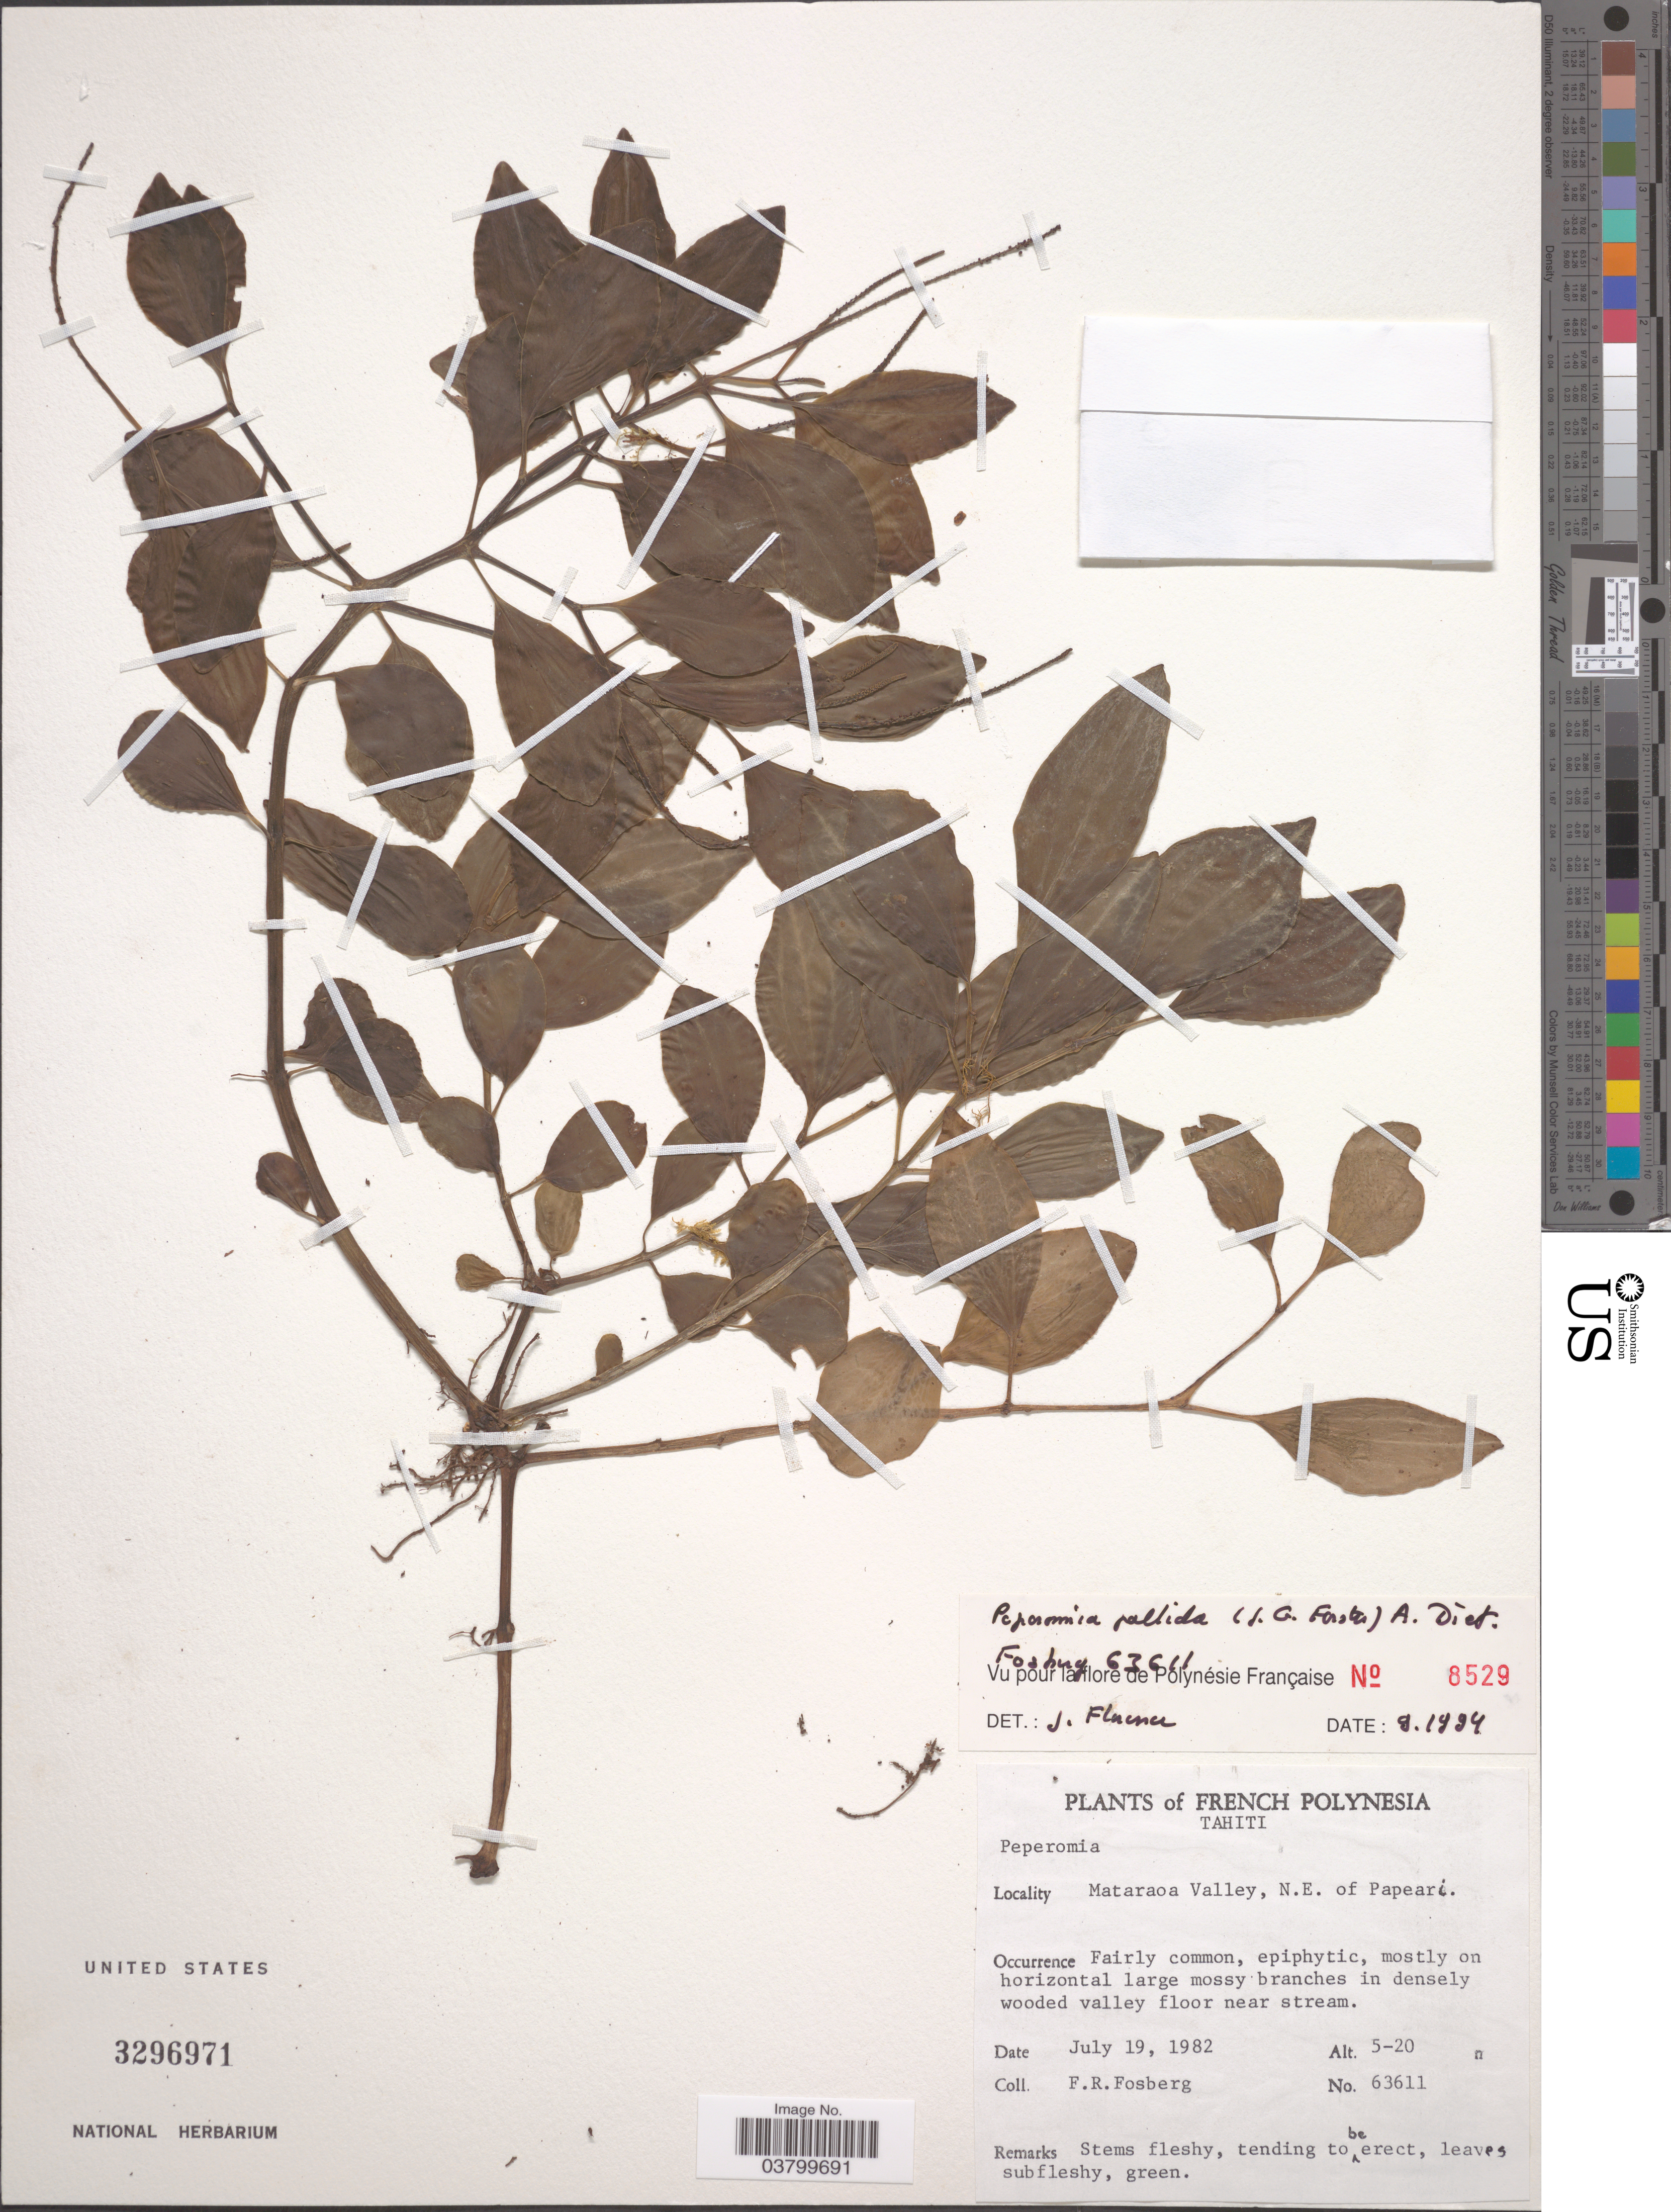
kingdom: Plantae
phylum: Tracheophyta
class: Magnoliopsida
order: Piperales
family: Piperaceae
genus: Peperomia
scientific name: Peperomia pallida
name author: (G. Forst.) Dietr.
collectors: F. R. Fosberg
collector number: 63611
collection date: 1982-07-19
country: French Polynesia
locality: Tahiti. Mataraoa Valley, N. E. of Papeari.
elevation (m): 5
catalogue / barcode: US 3296971